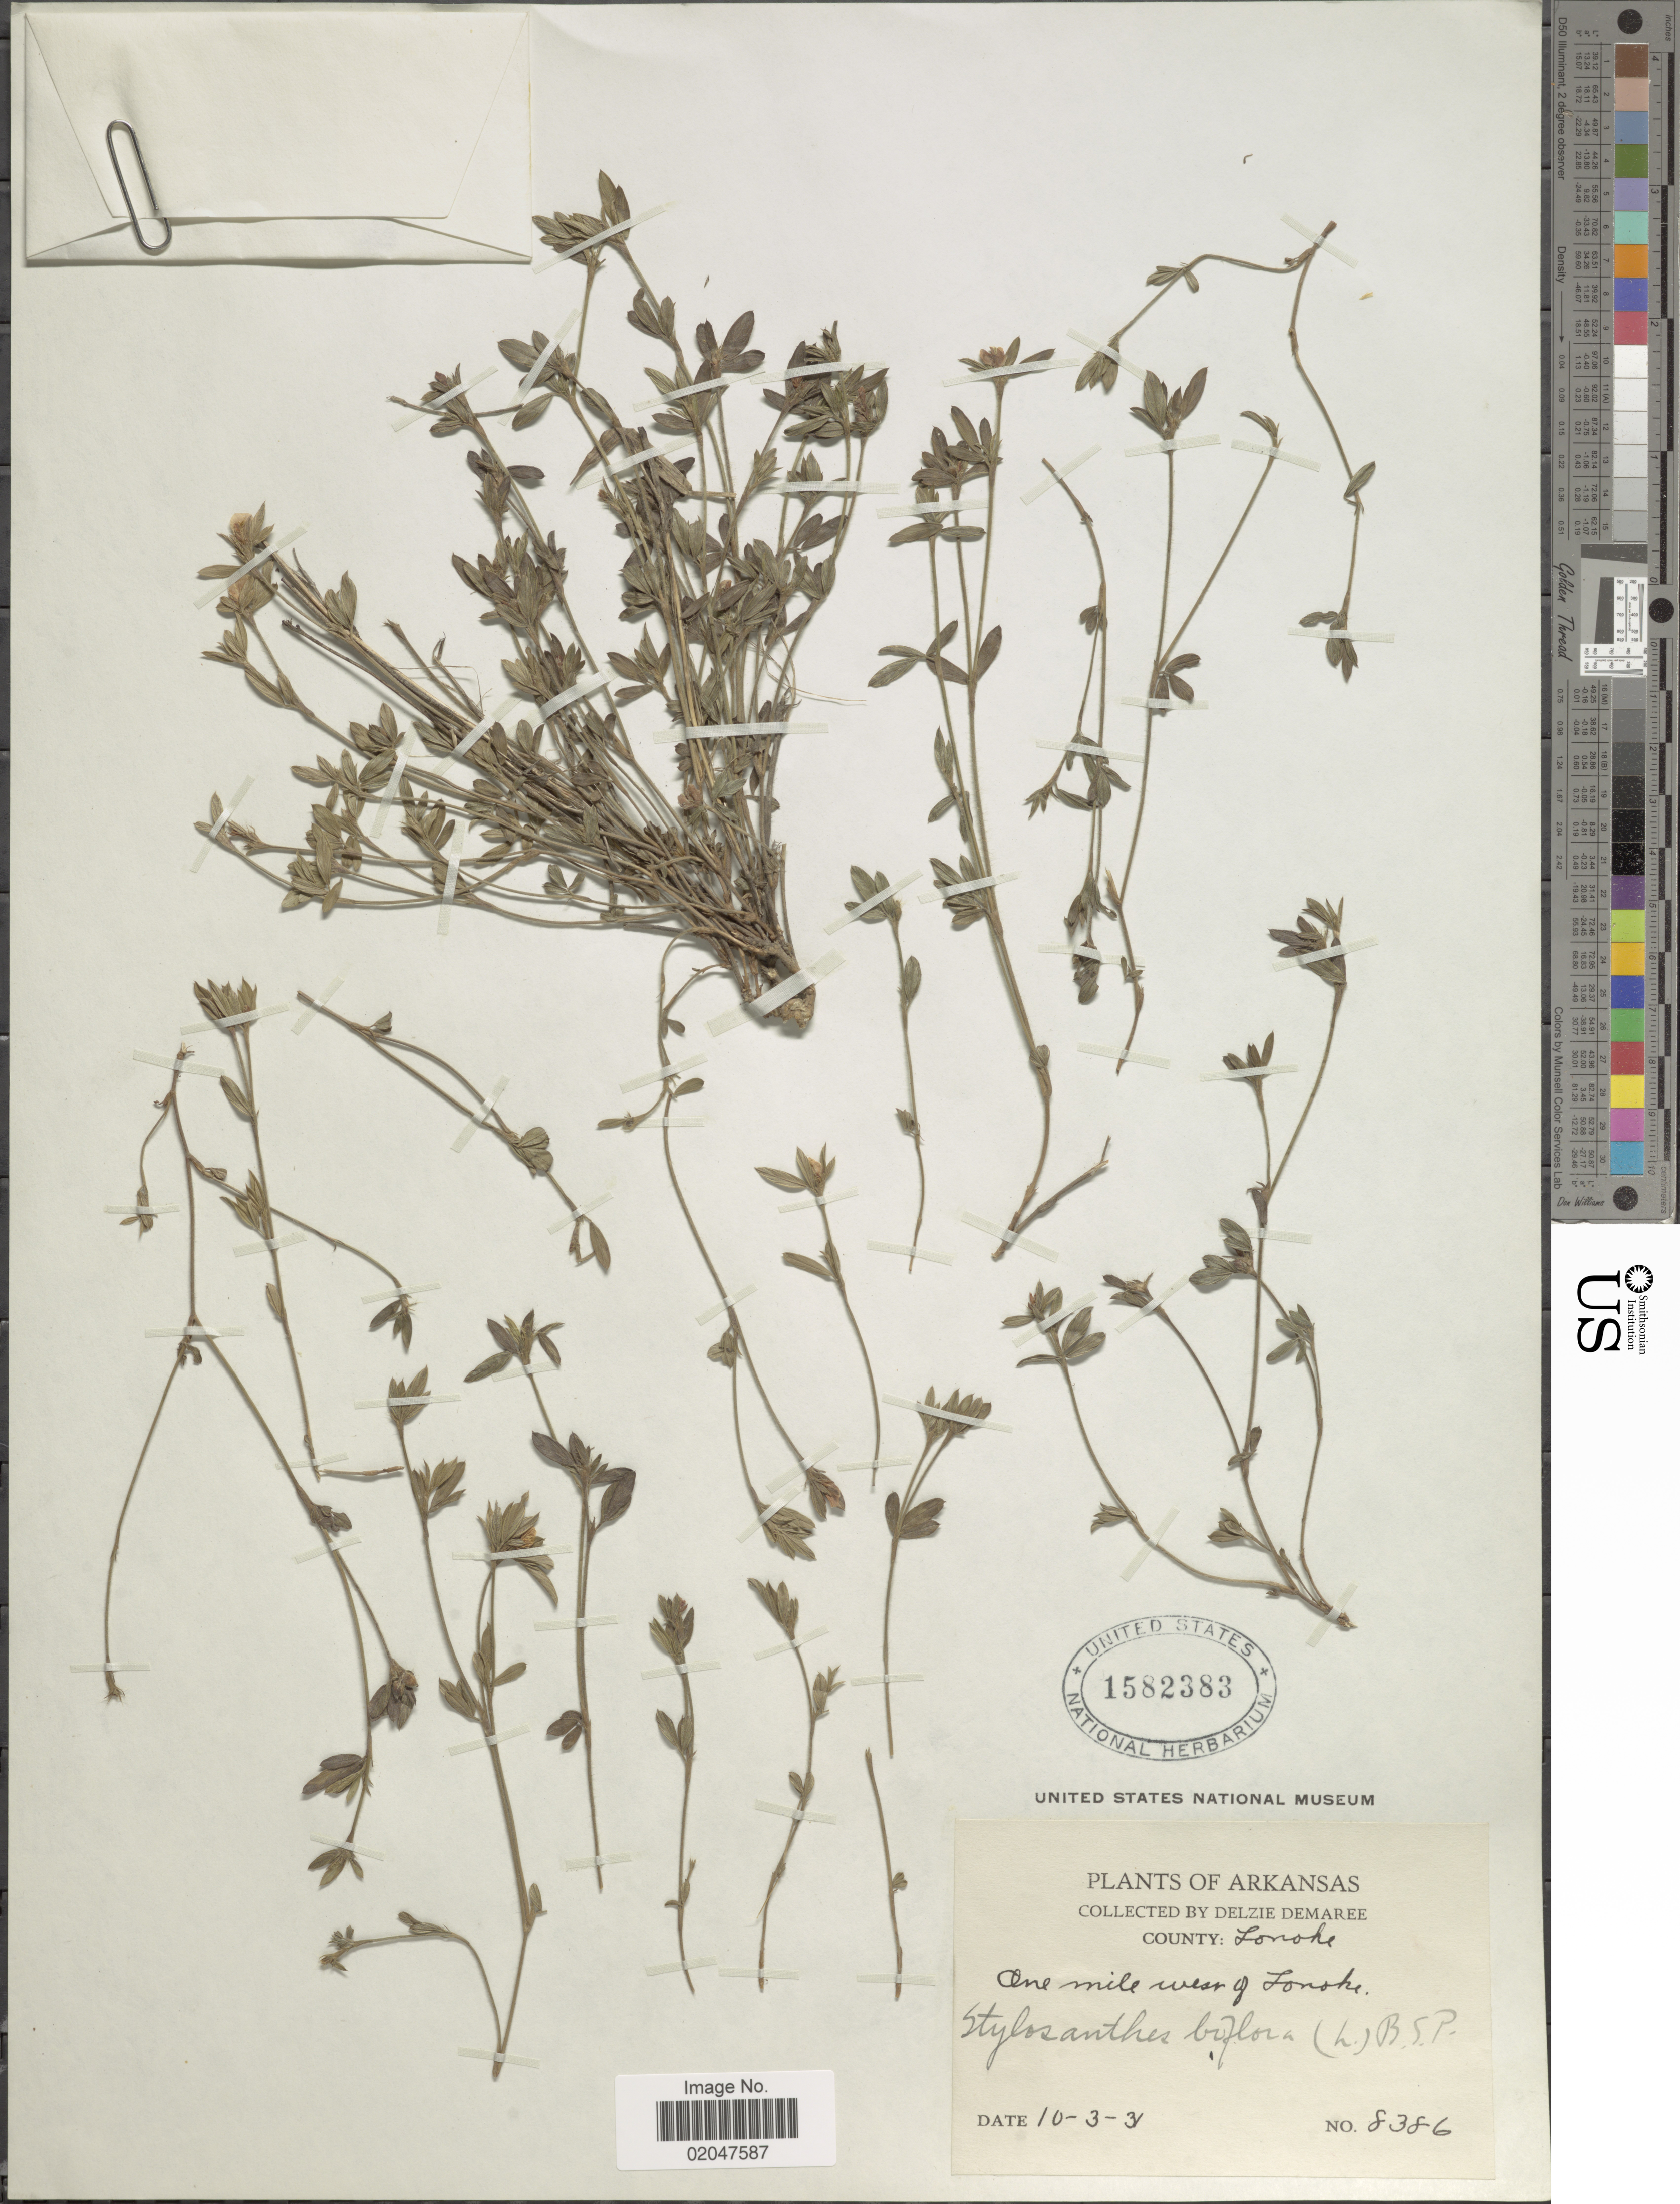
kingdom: Plantae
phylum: Tracheophyta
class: Magnoliopsida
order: Fabales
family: Fabaceae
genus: Stylosanthes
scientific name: Stylosanthes biflora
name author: (L.) Britton et al.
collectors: D. Demaree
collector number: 8386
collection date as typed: Transcribed d/m/y: 3/10/31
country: United States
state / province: Arkansas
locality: County Lonoke, one mile west of Lonoke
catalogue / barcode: US 1582383